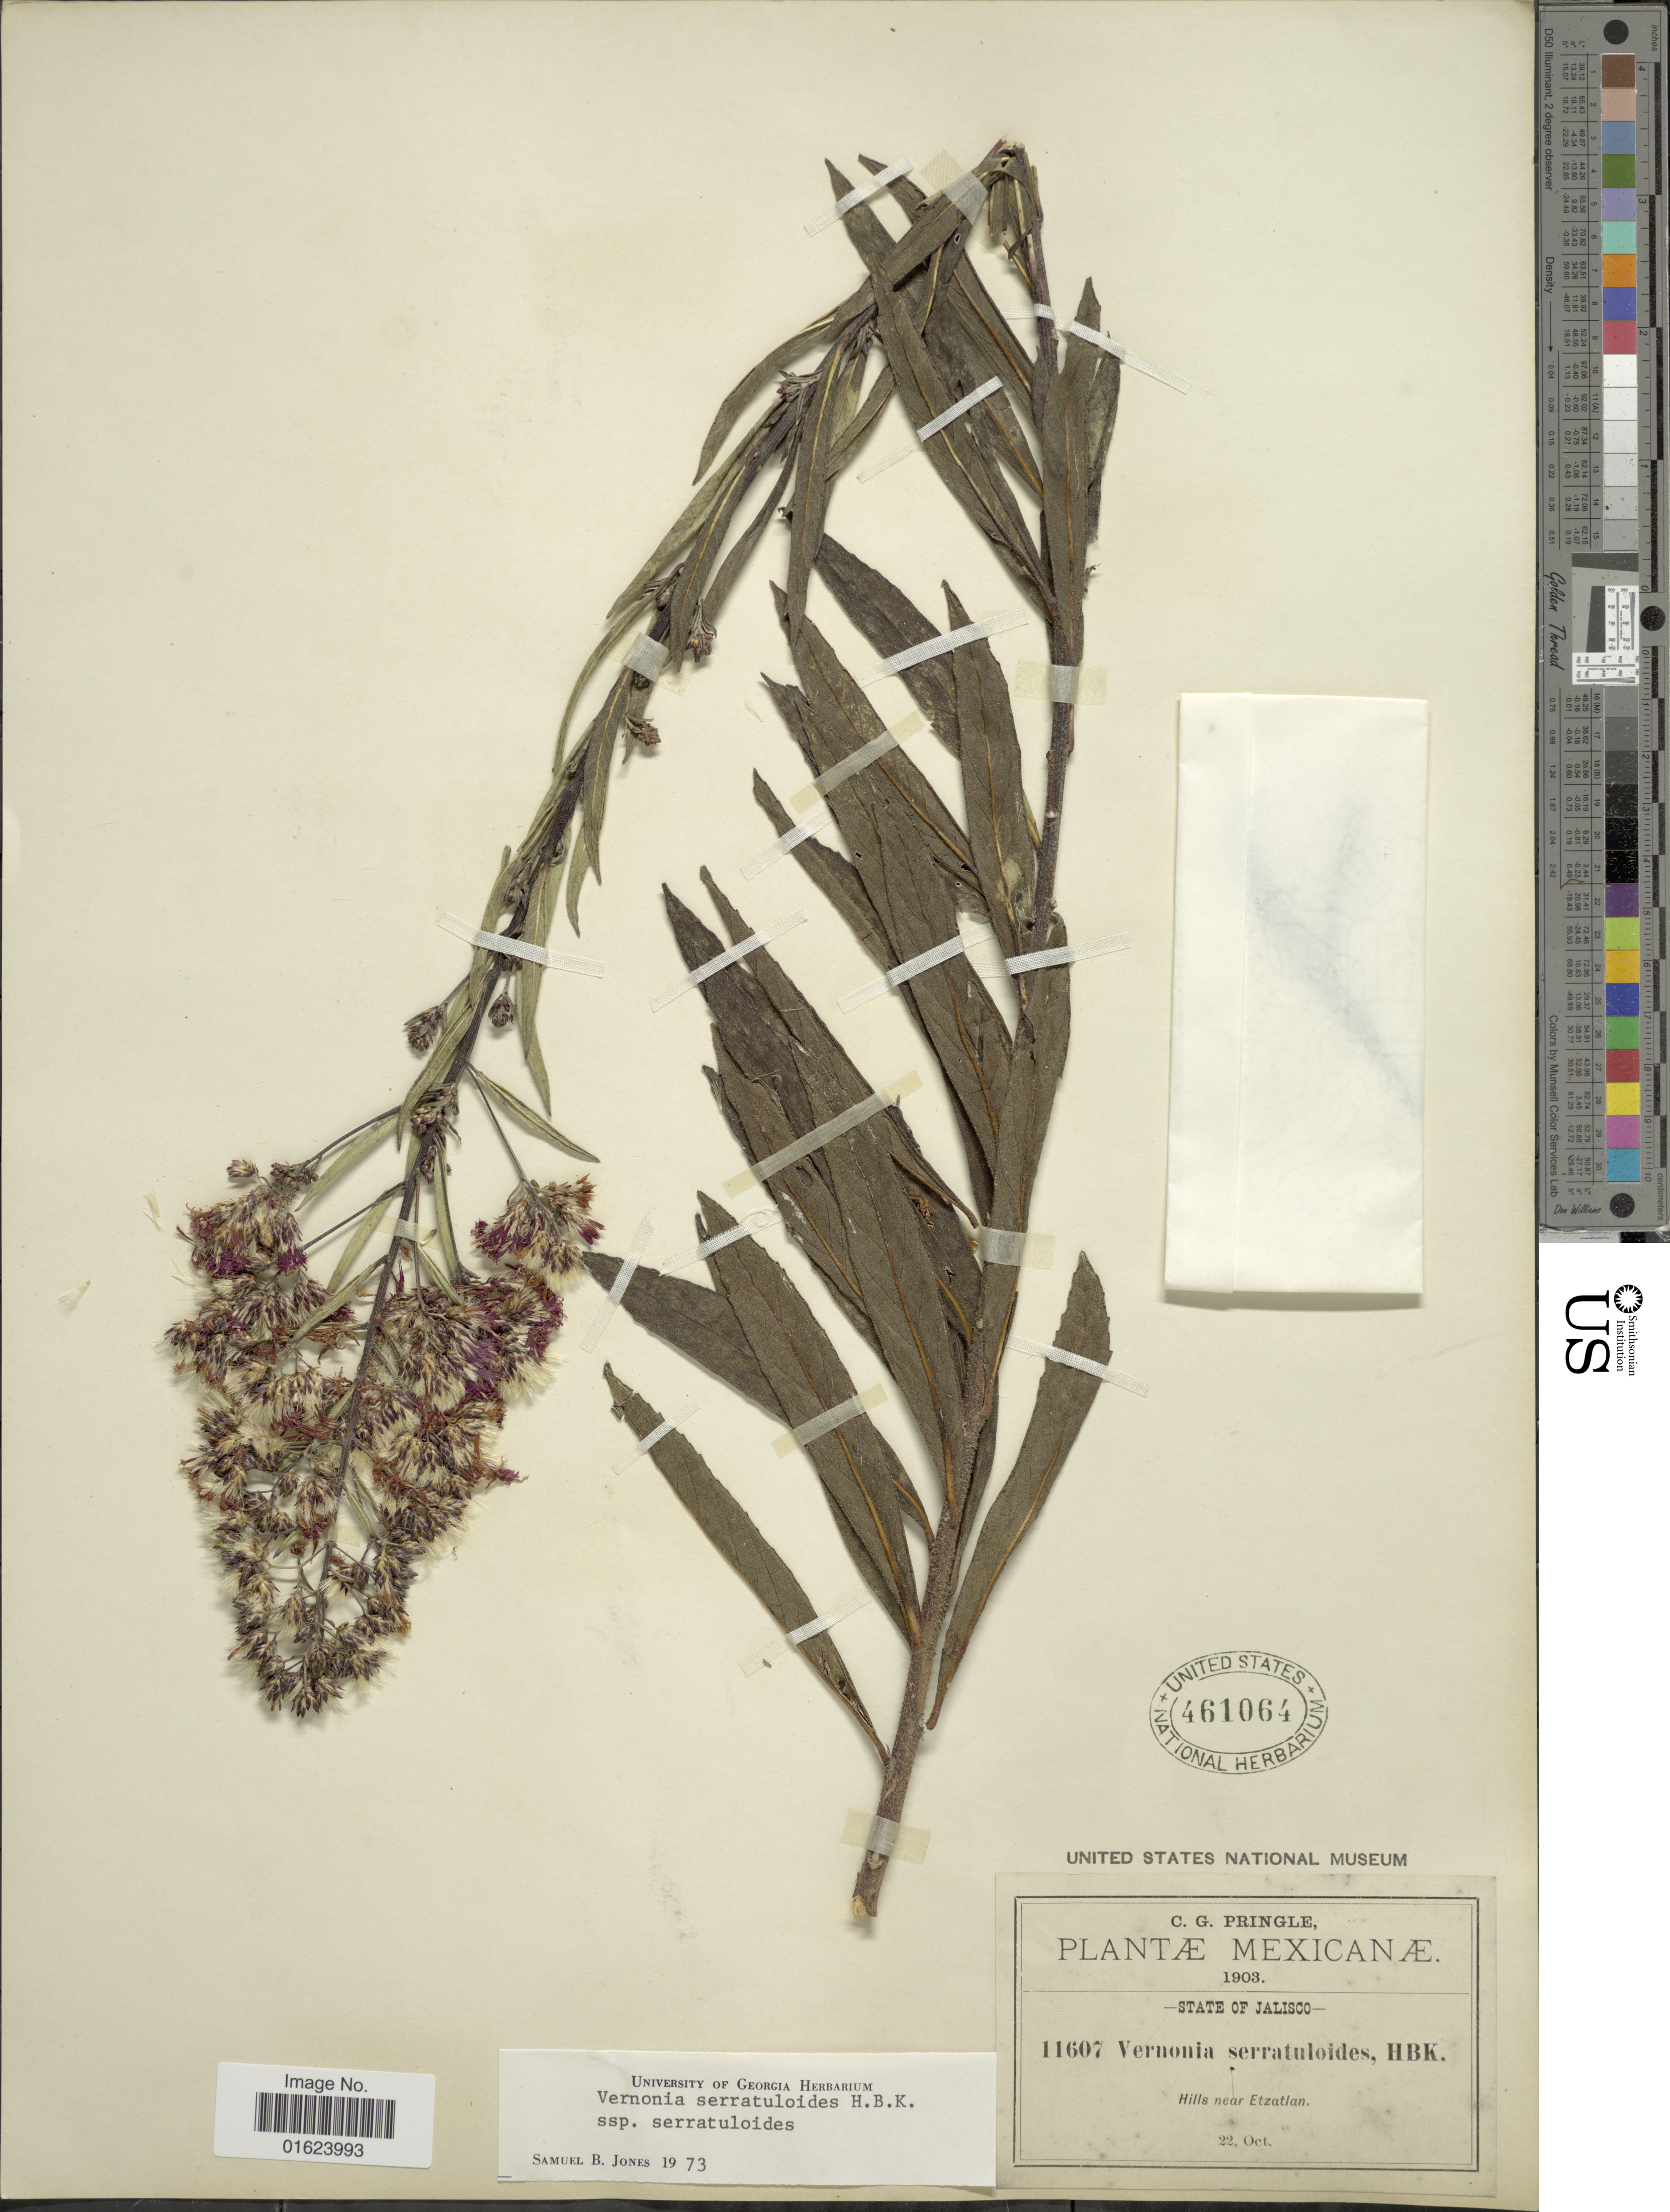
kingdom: Plantae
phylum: Tracheophyta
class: Magnoliopsida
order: Asterales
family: Asteraceae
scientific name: Vickianthus serratuloides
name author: (Kunth) H. Rob.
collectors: C. G. Pringle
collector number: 11607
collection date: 1903-10-22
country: Mexico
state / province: Jalisco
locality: Hills near Etzatlan.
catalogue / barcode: US 461064